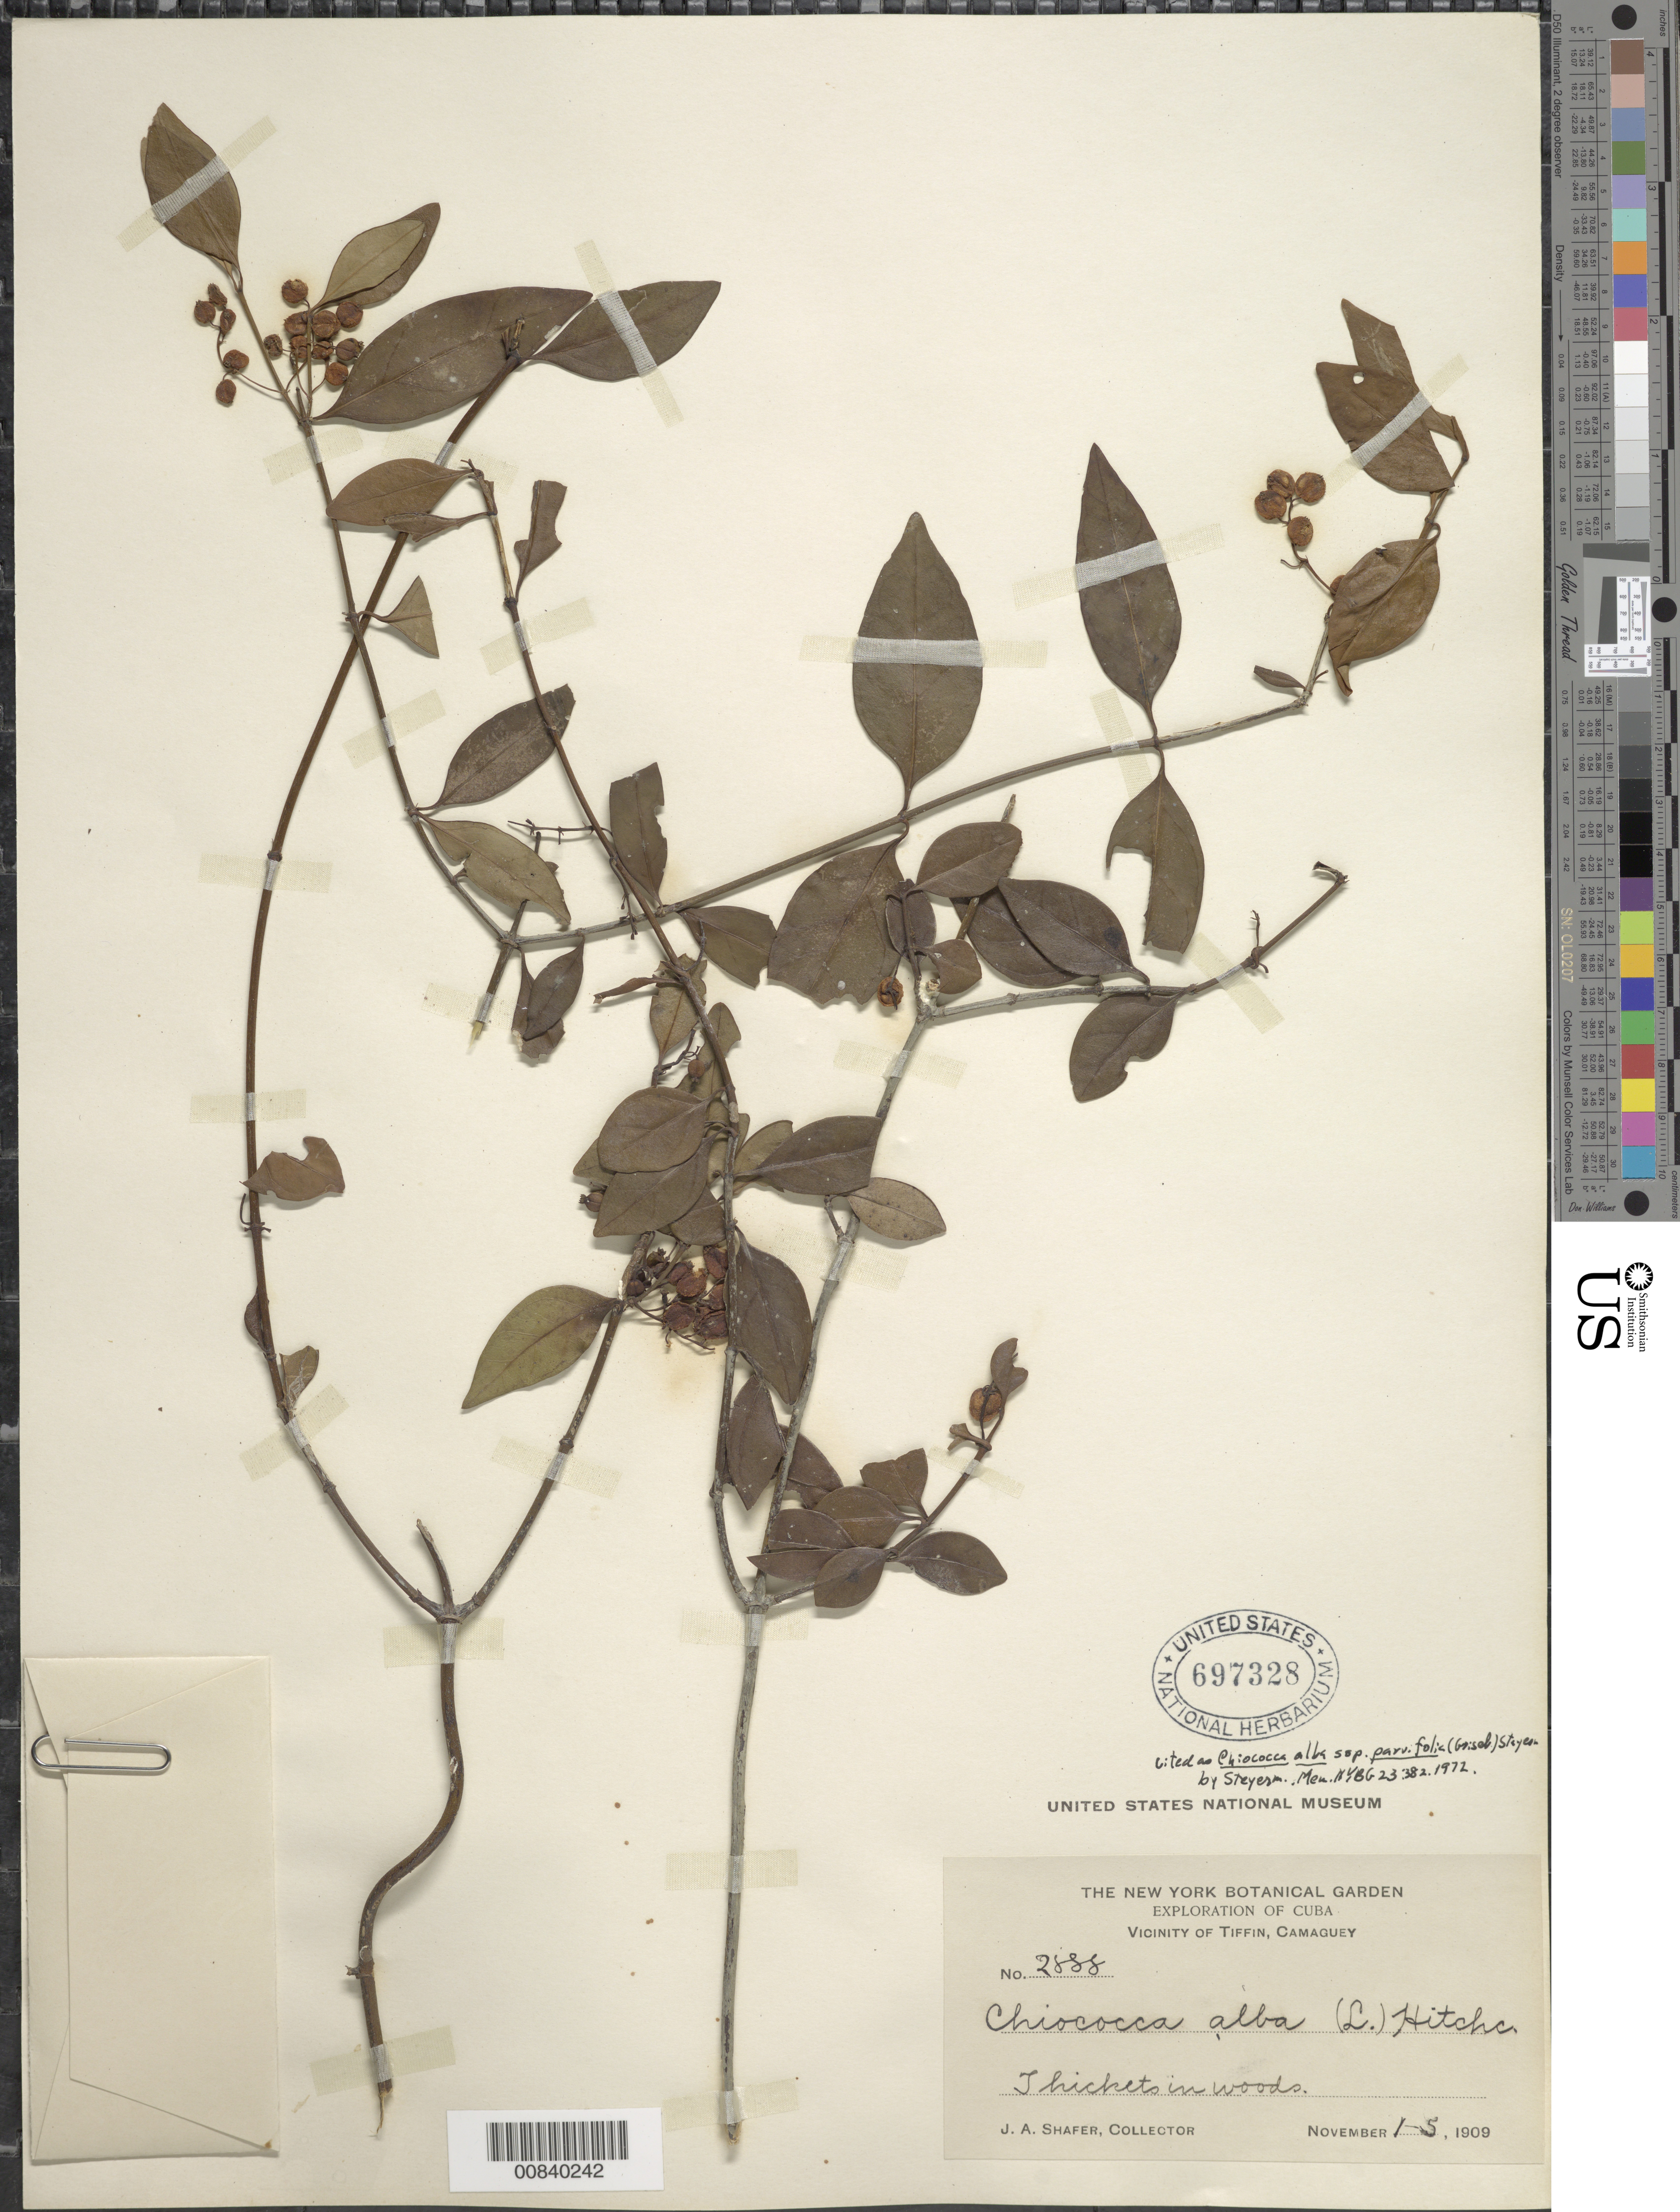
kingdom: Plantae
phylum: Tracheophyta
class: Magnoliopsida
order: Gentianales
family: Rubiaceae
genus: Chiococca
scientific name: Chiococca alba subsp. alba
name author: (L.) Hitchc.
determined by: Steyermark, Julian A., (VEN)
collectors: J. A. Shafer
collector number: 2888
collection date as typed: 01 Nov 1909 to 05 Nov 1909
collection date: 1909-11-01/1909-11-05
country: Cuba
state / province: Camaguey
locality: Vicinity of Tiffin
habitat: Thickets in woods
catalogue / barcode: US 697328